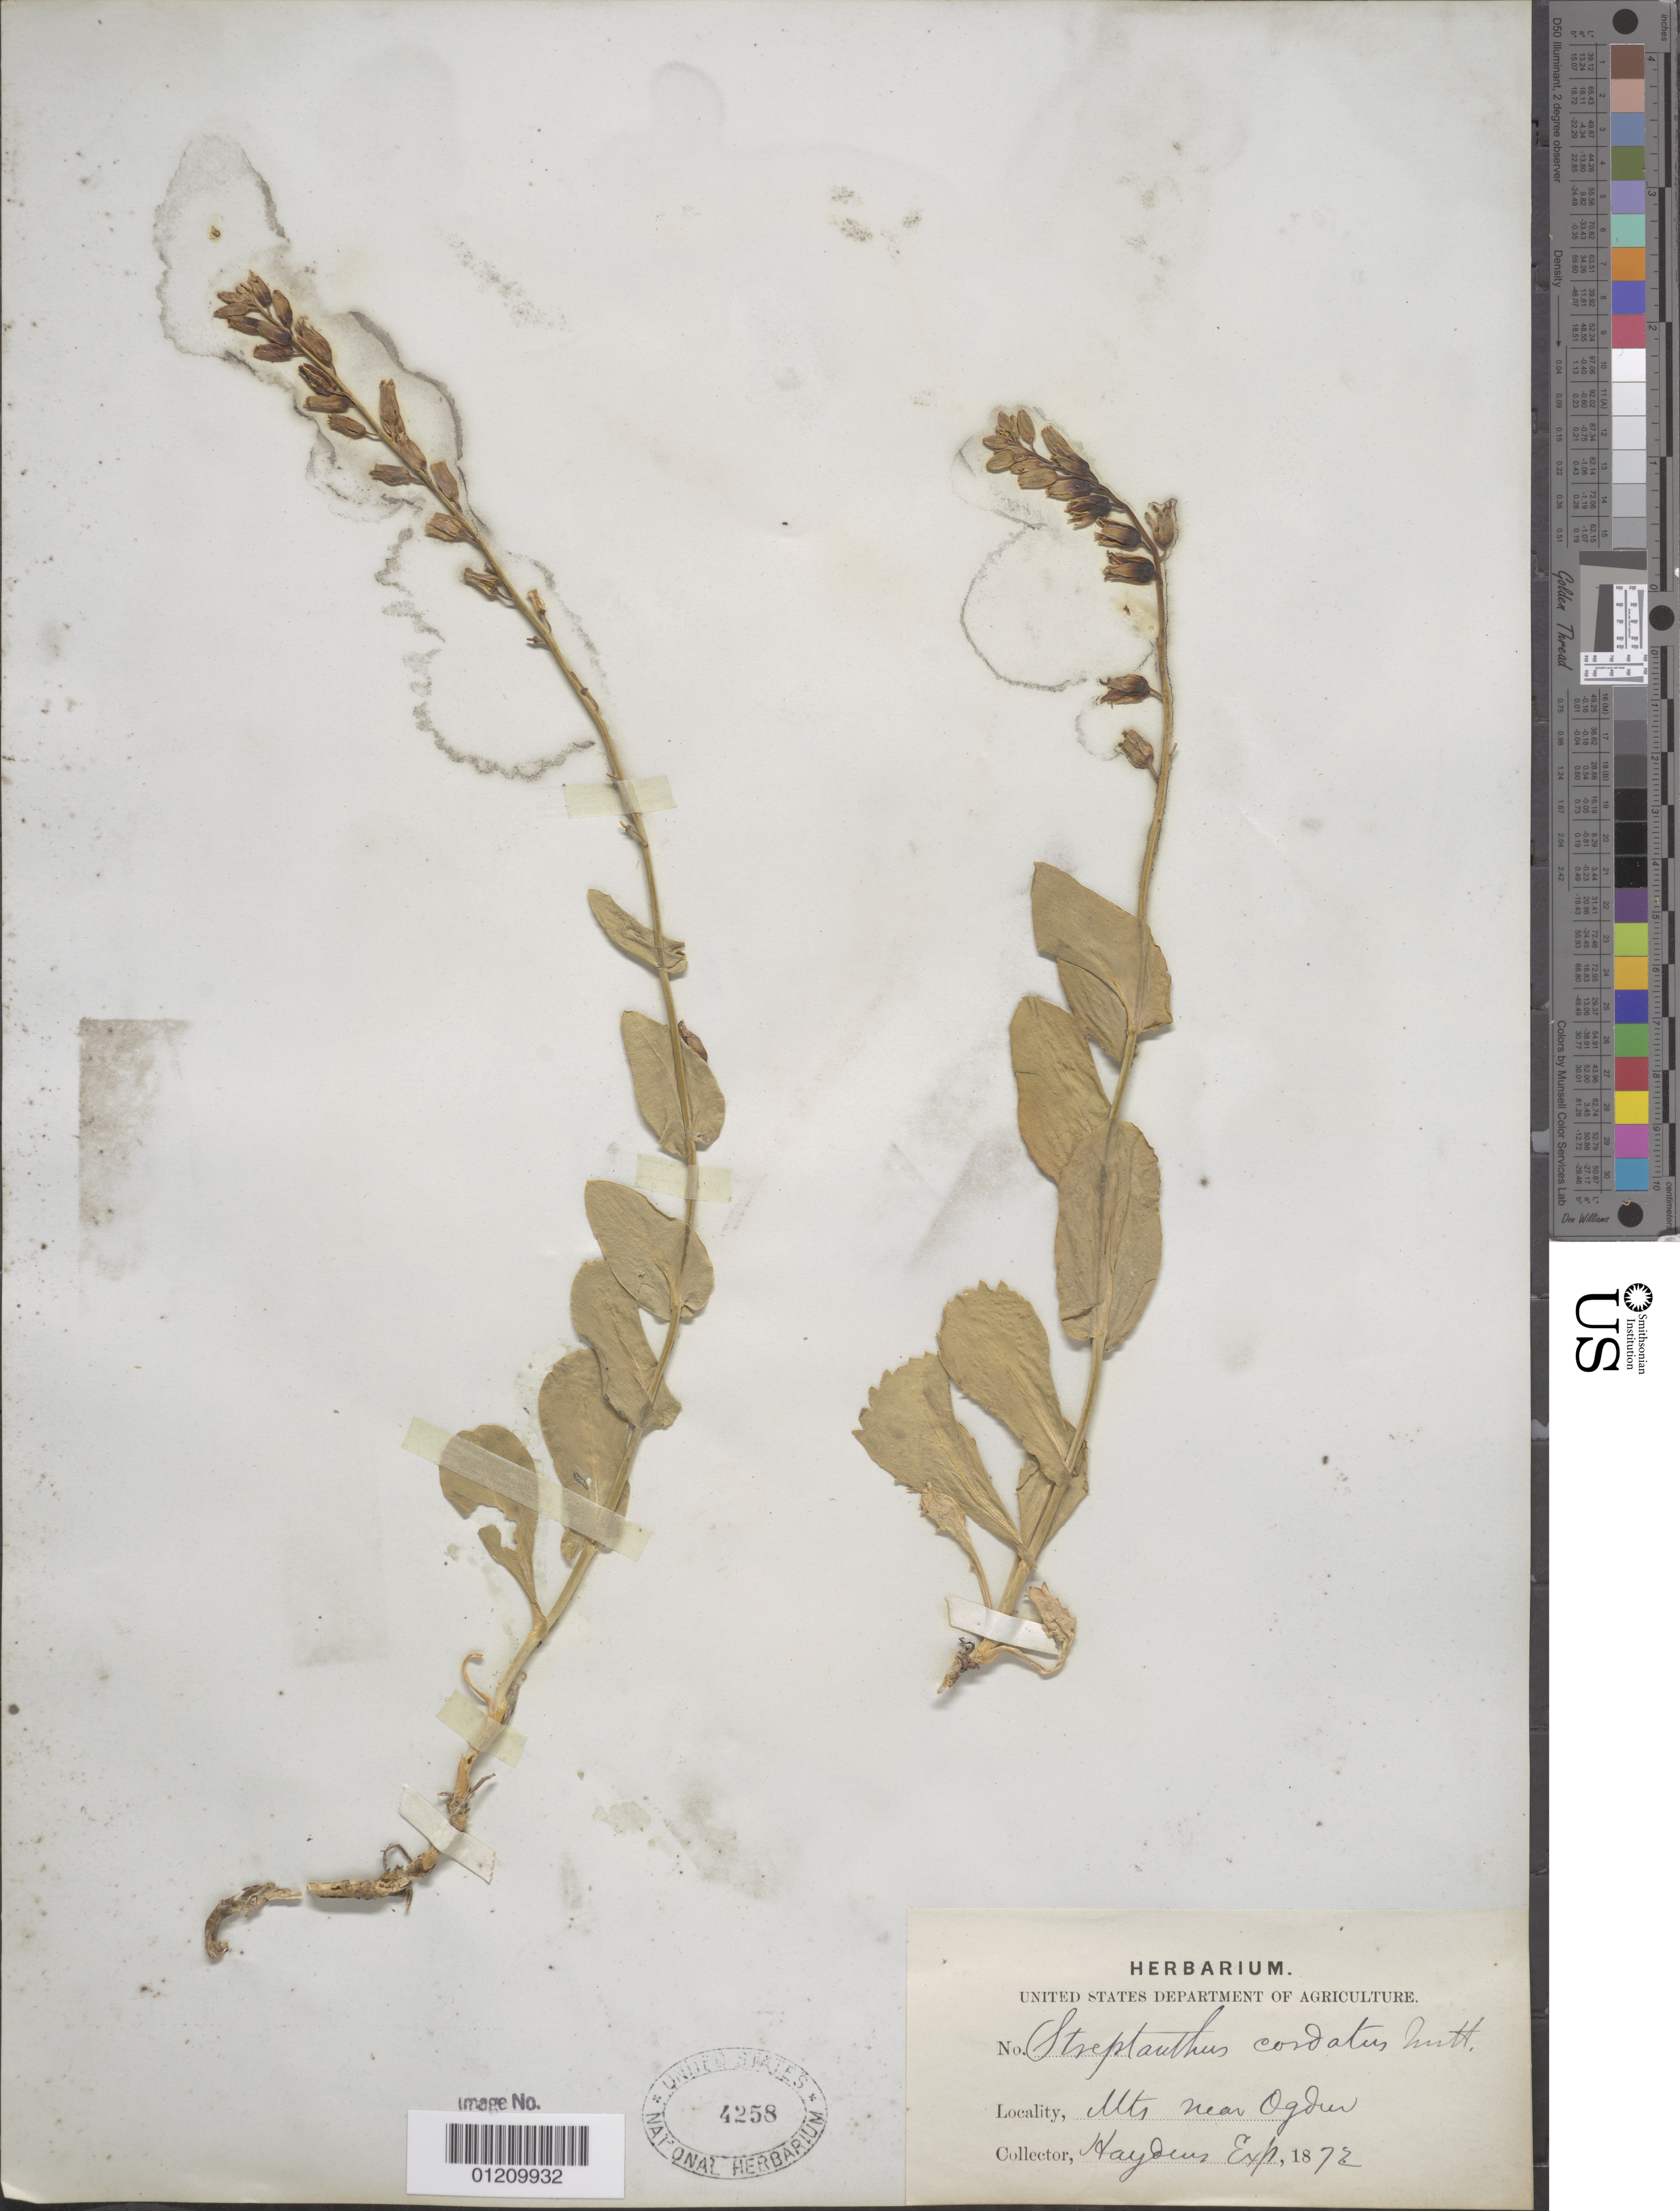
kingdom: Plantae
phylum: Tracheophyta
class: Magnoliopsida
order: Brassicales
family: Brassicaceae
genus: Streptanthus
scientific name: Streptanthus cordatus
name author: Nutt. ex Torr. & A. Gray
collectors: -- Hayden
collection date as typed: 1872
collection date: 1872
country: United States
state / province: Utah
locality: Mountains near Ogden.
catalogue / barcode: US 4258